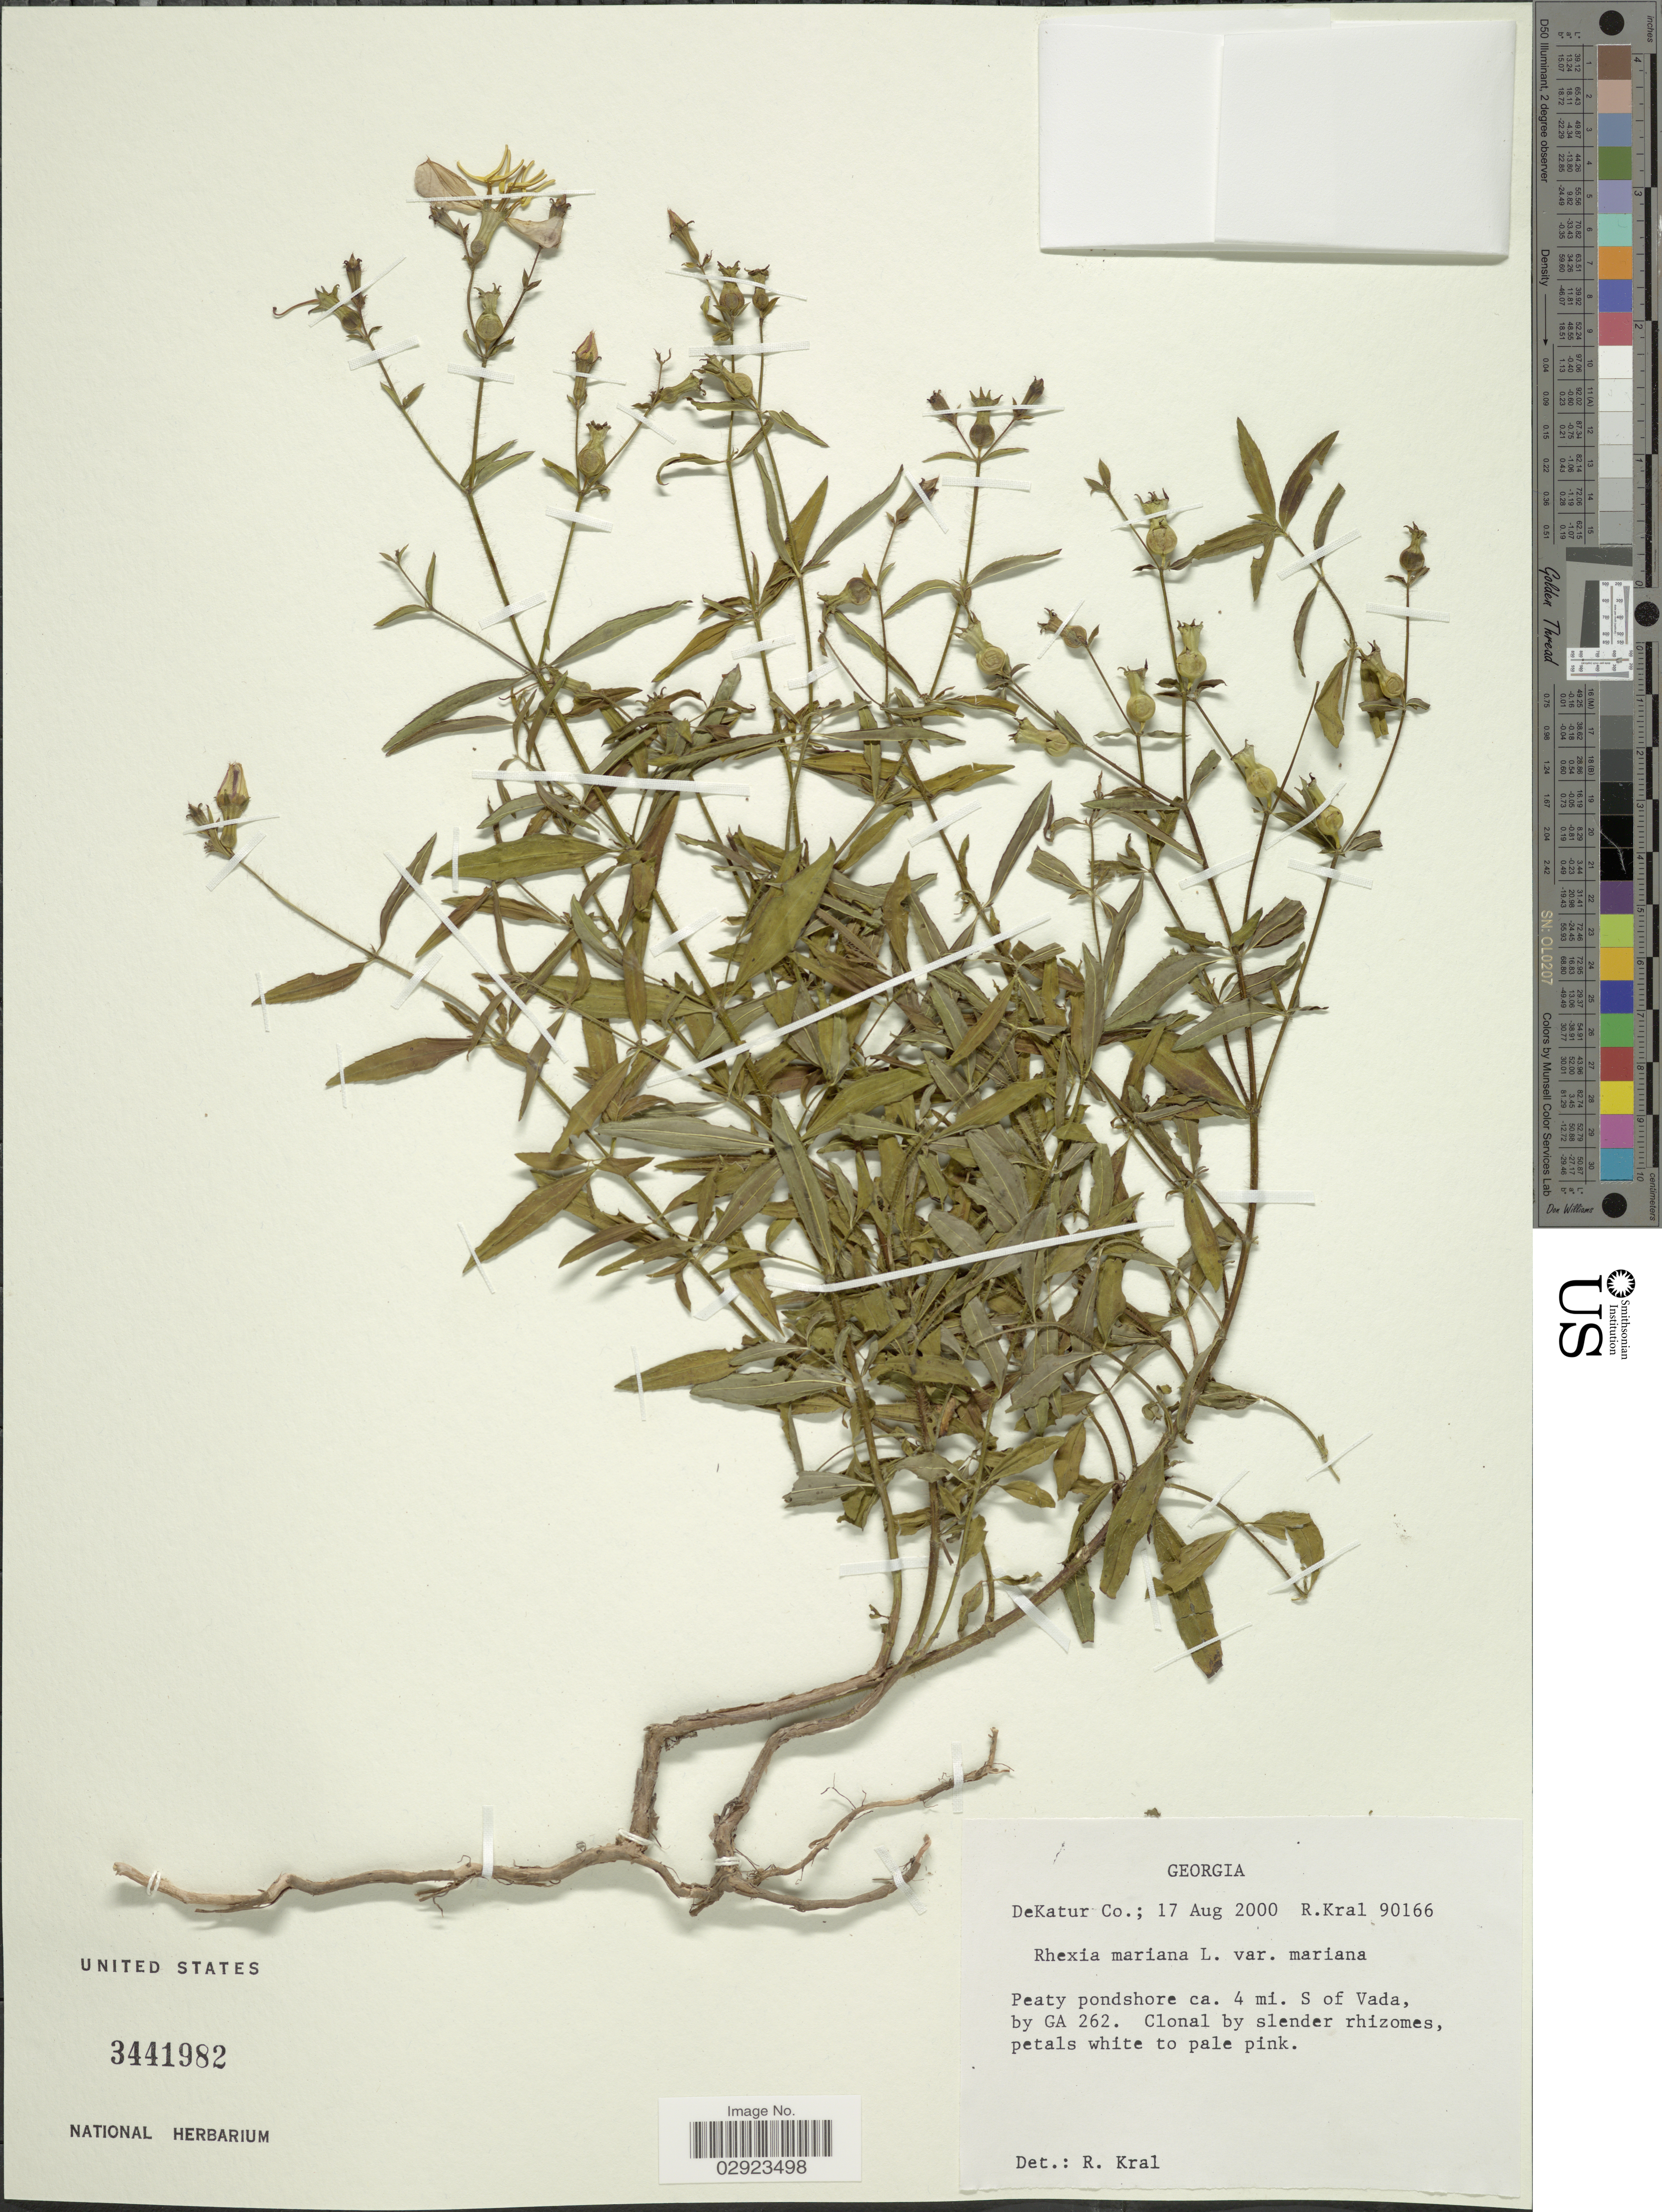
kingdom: Plantae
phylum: Tracheophyta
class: Magnoliopsida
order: Myrtales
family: Melastomataceae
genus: Rhexia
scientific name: Rhexia mariana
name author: L.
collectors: R. Kral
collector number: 90166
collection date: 2000-08-17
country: United States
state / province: Georgia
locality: DeKatur Co. Ca. 4 mi. S of Vada, by Ga 262.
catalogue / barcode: US 3441982